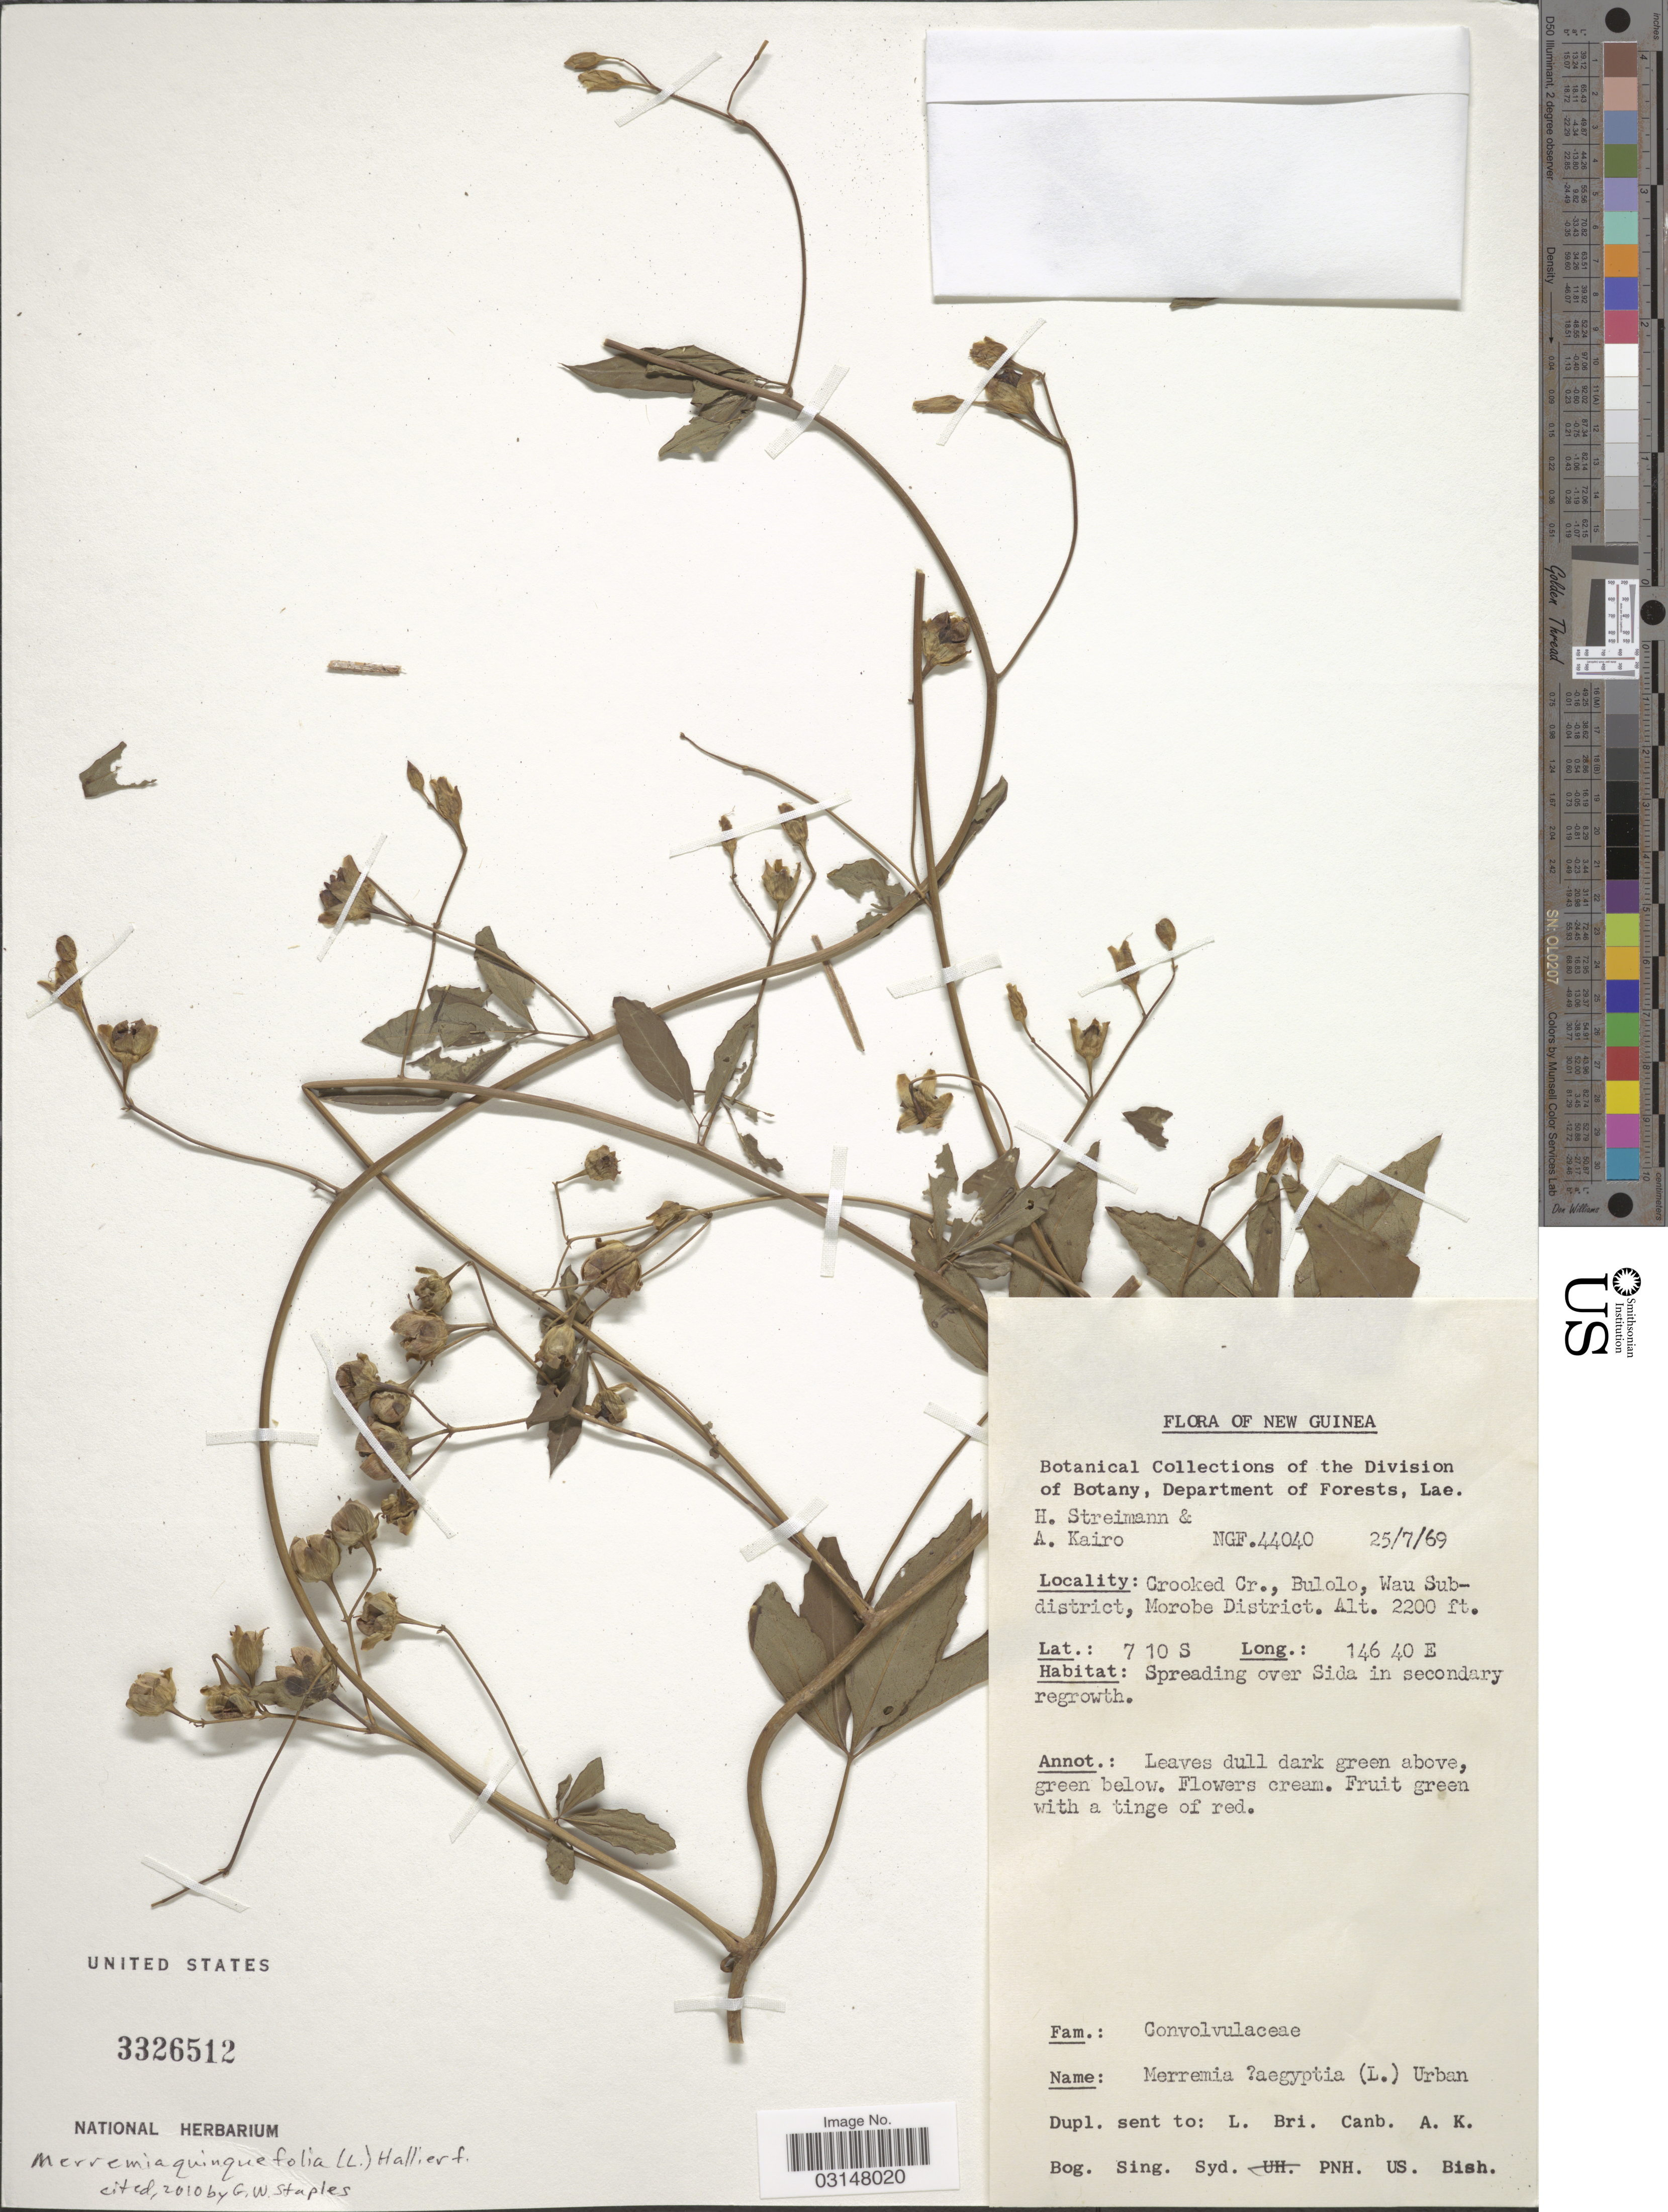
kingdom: Plantae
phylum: Tracheophyta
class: Magnoliopsida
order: Solanales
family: Convolvulaceae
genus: Distimake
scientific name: Distimake quinquefolius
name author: (L.) A. R. Simões & Staples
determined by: Wagner, W. L., (BOT), Smithsonian Institution - National Museum of Natural History (UNITED STATES)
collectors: H. Streimann & A. Kairo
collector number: NGF44040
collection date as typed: Transcribed d/m/y: 25/7/69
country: Papua New Guinea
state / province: Morobe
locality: New Guinea. Crooked Cr., Bulolo, Wau Subdistrict, Morobe District.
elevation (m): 671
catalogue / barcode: US 3326512